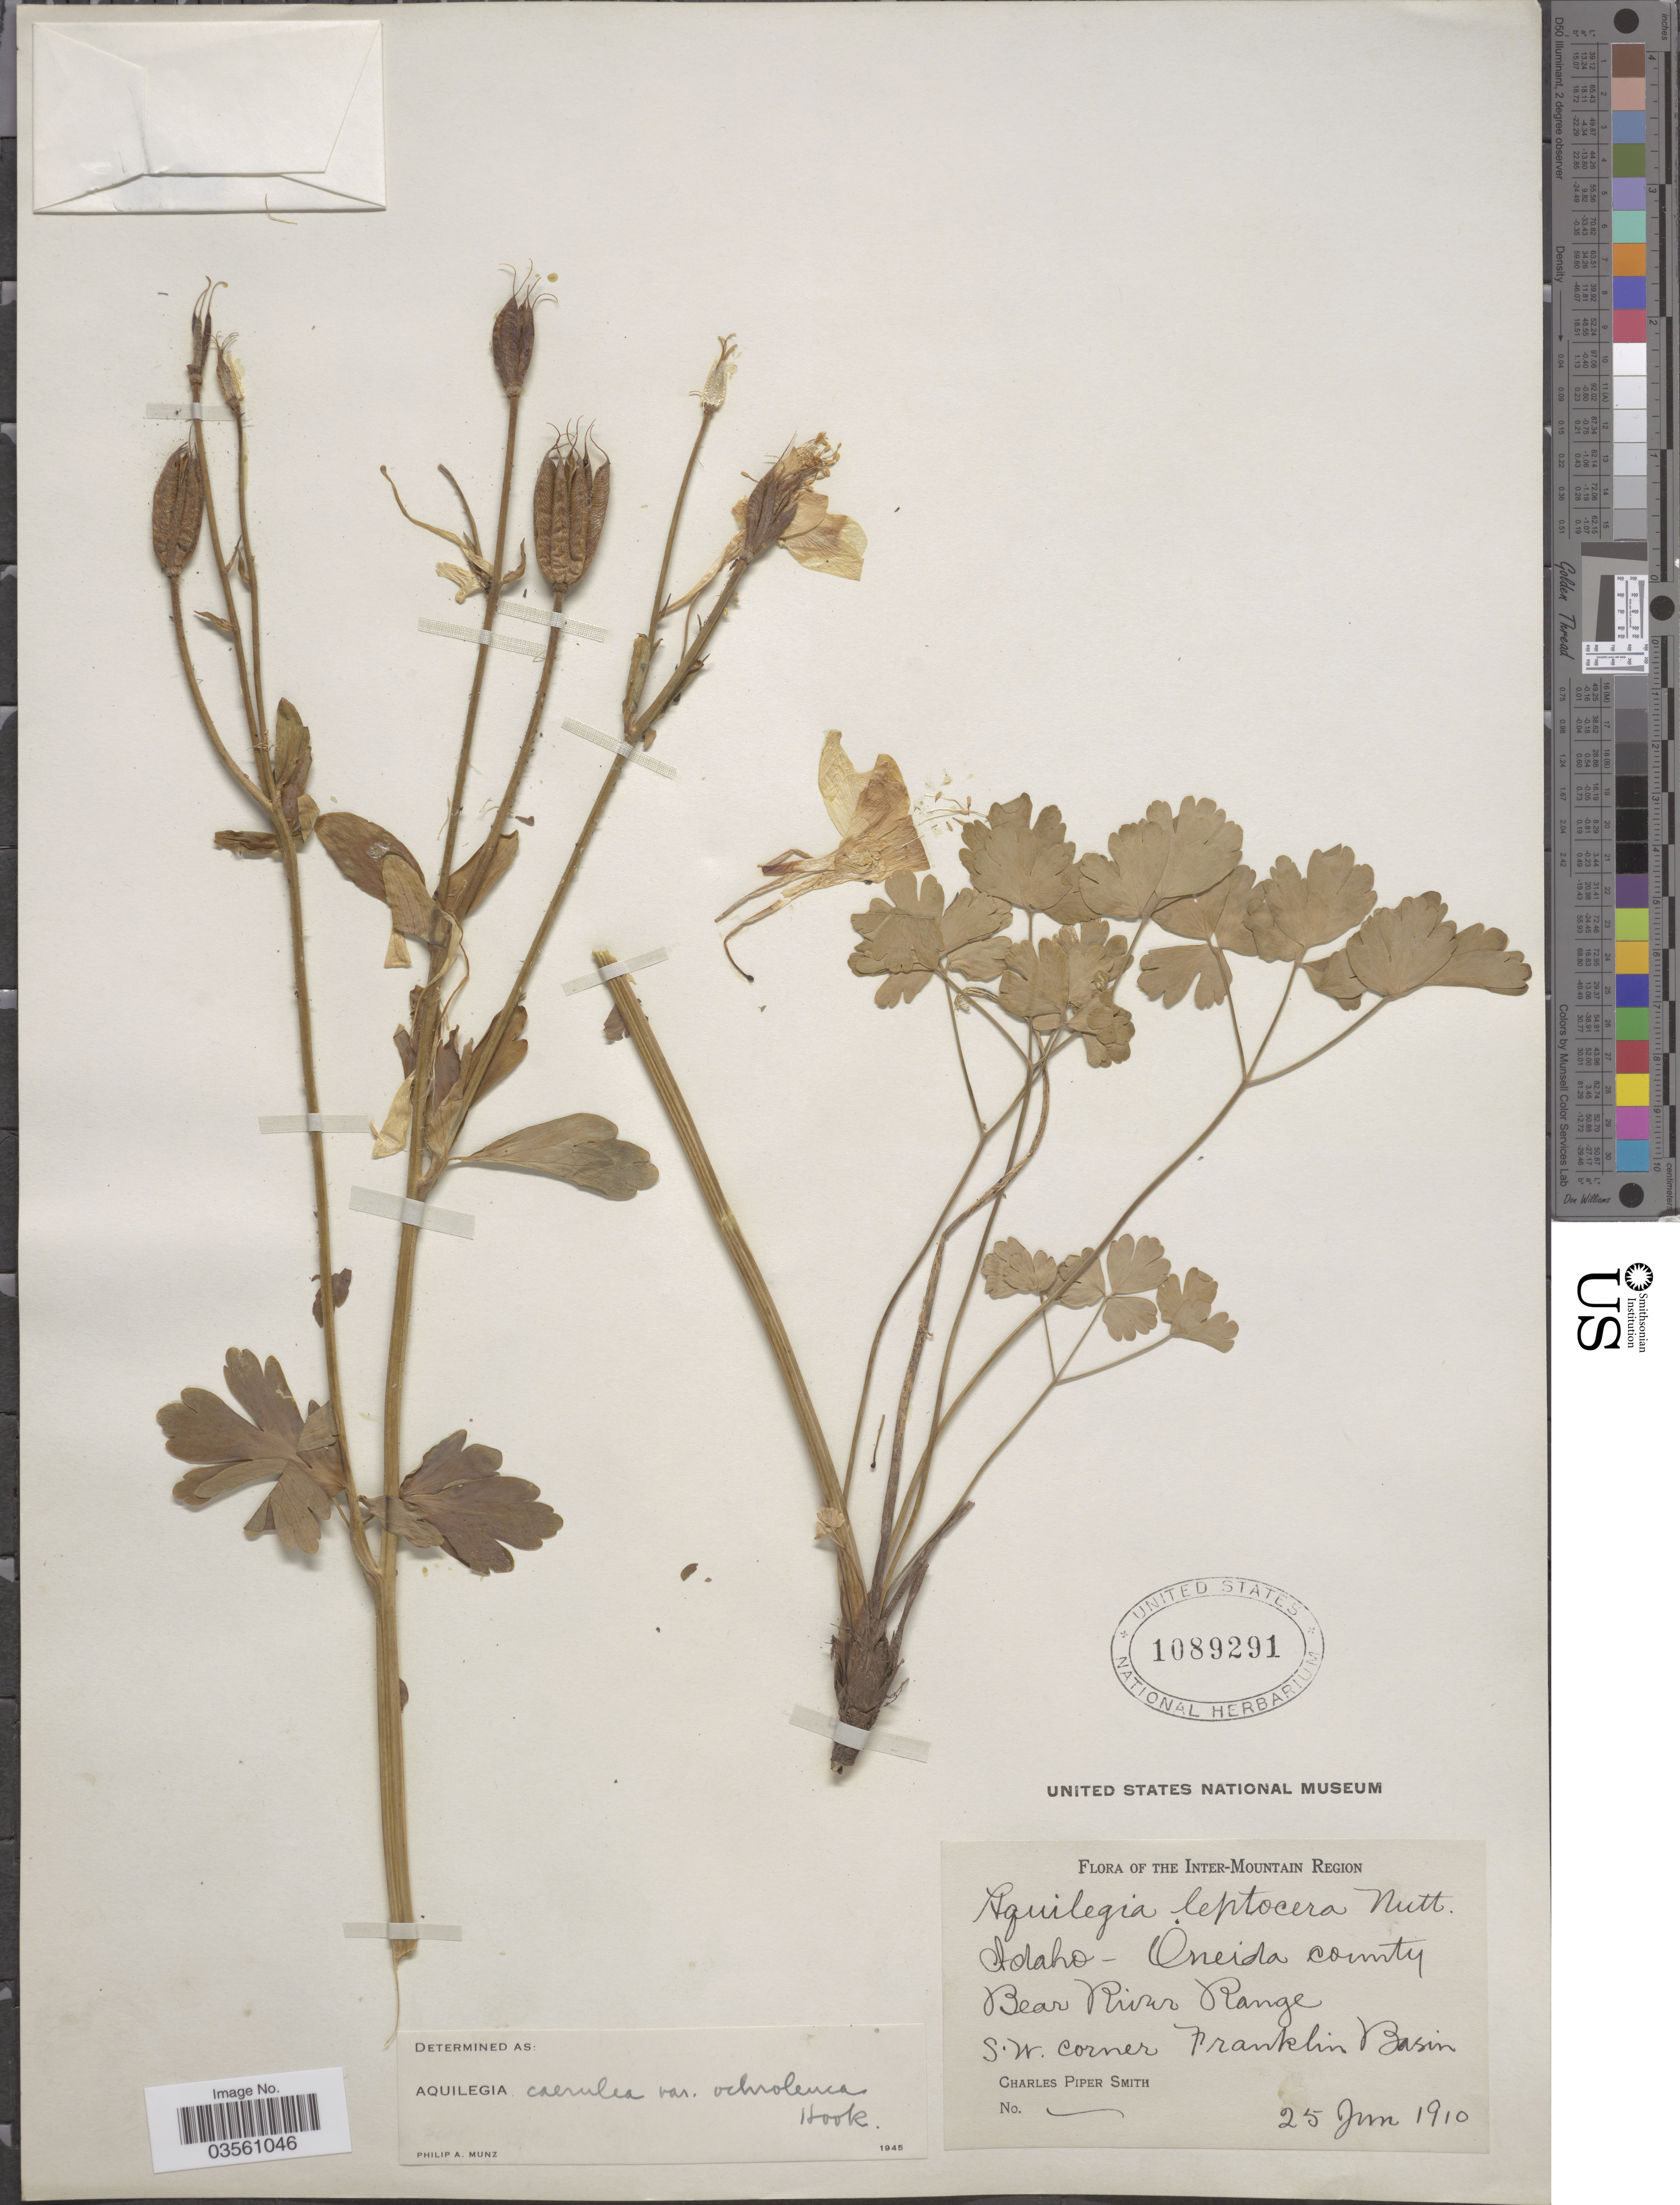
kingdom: Plantae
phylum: Tracheophyta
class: Magnoliopsida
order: Ranunculales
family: Ranunculaceae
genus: Aquilegia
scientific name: Aquilegia coerulea var. ochroleuca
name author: Hook.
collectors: C. P. Smith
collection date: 1910-06-25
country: United States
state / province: Idaho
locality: Inter-Mountain Region. Oneida County. Bear River Range. S.W. corner Franklin Basin.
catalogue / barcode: US 1089291